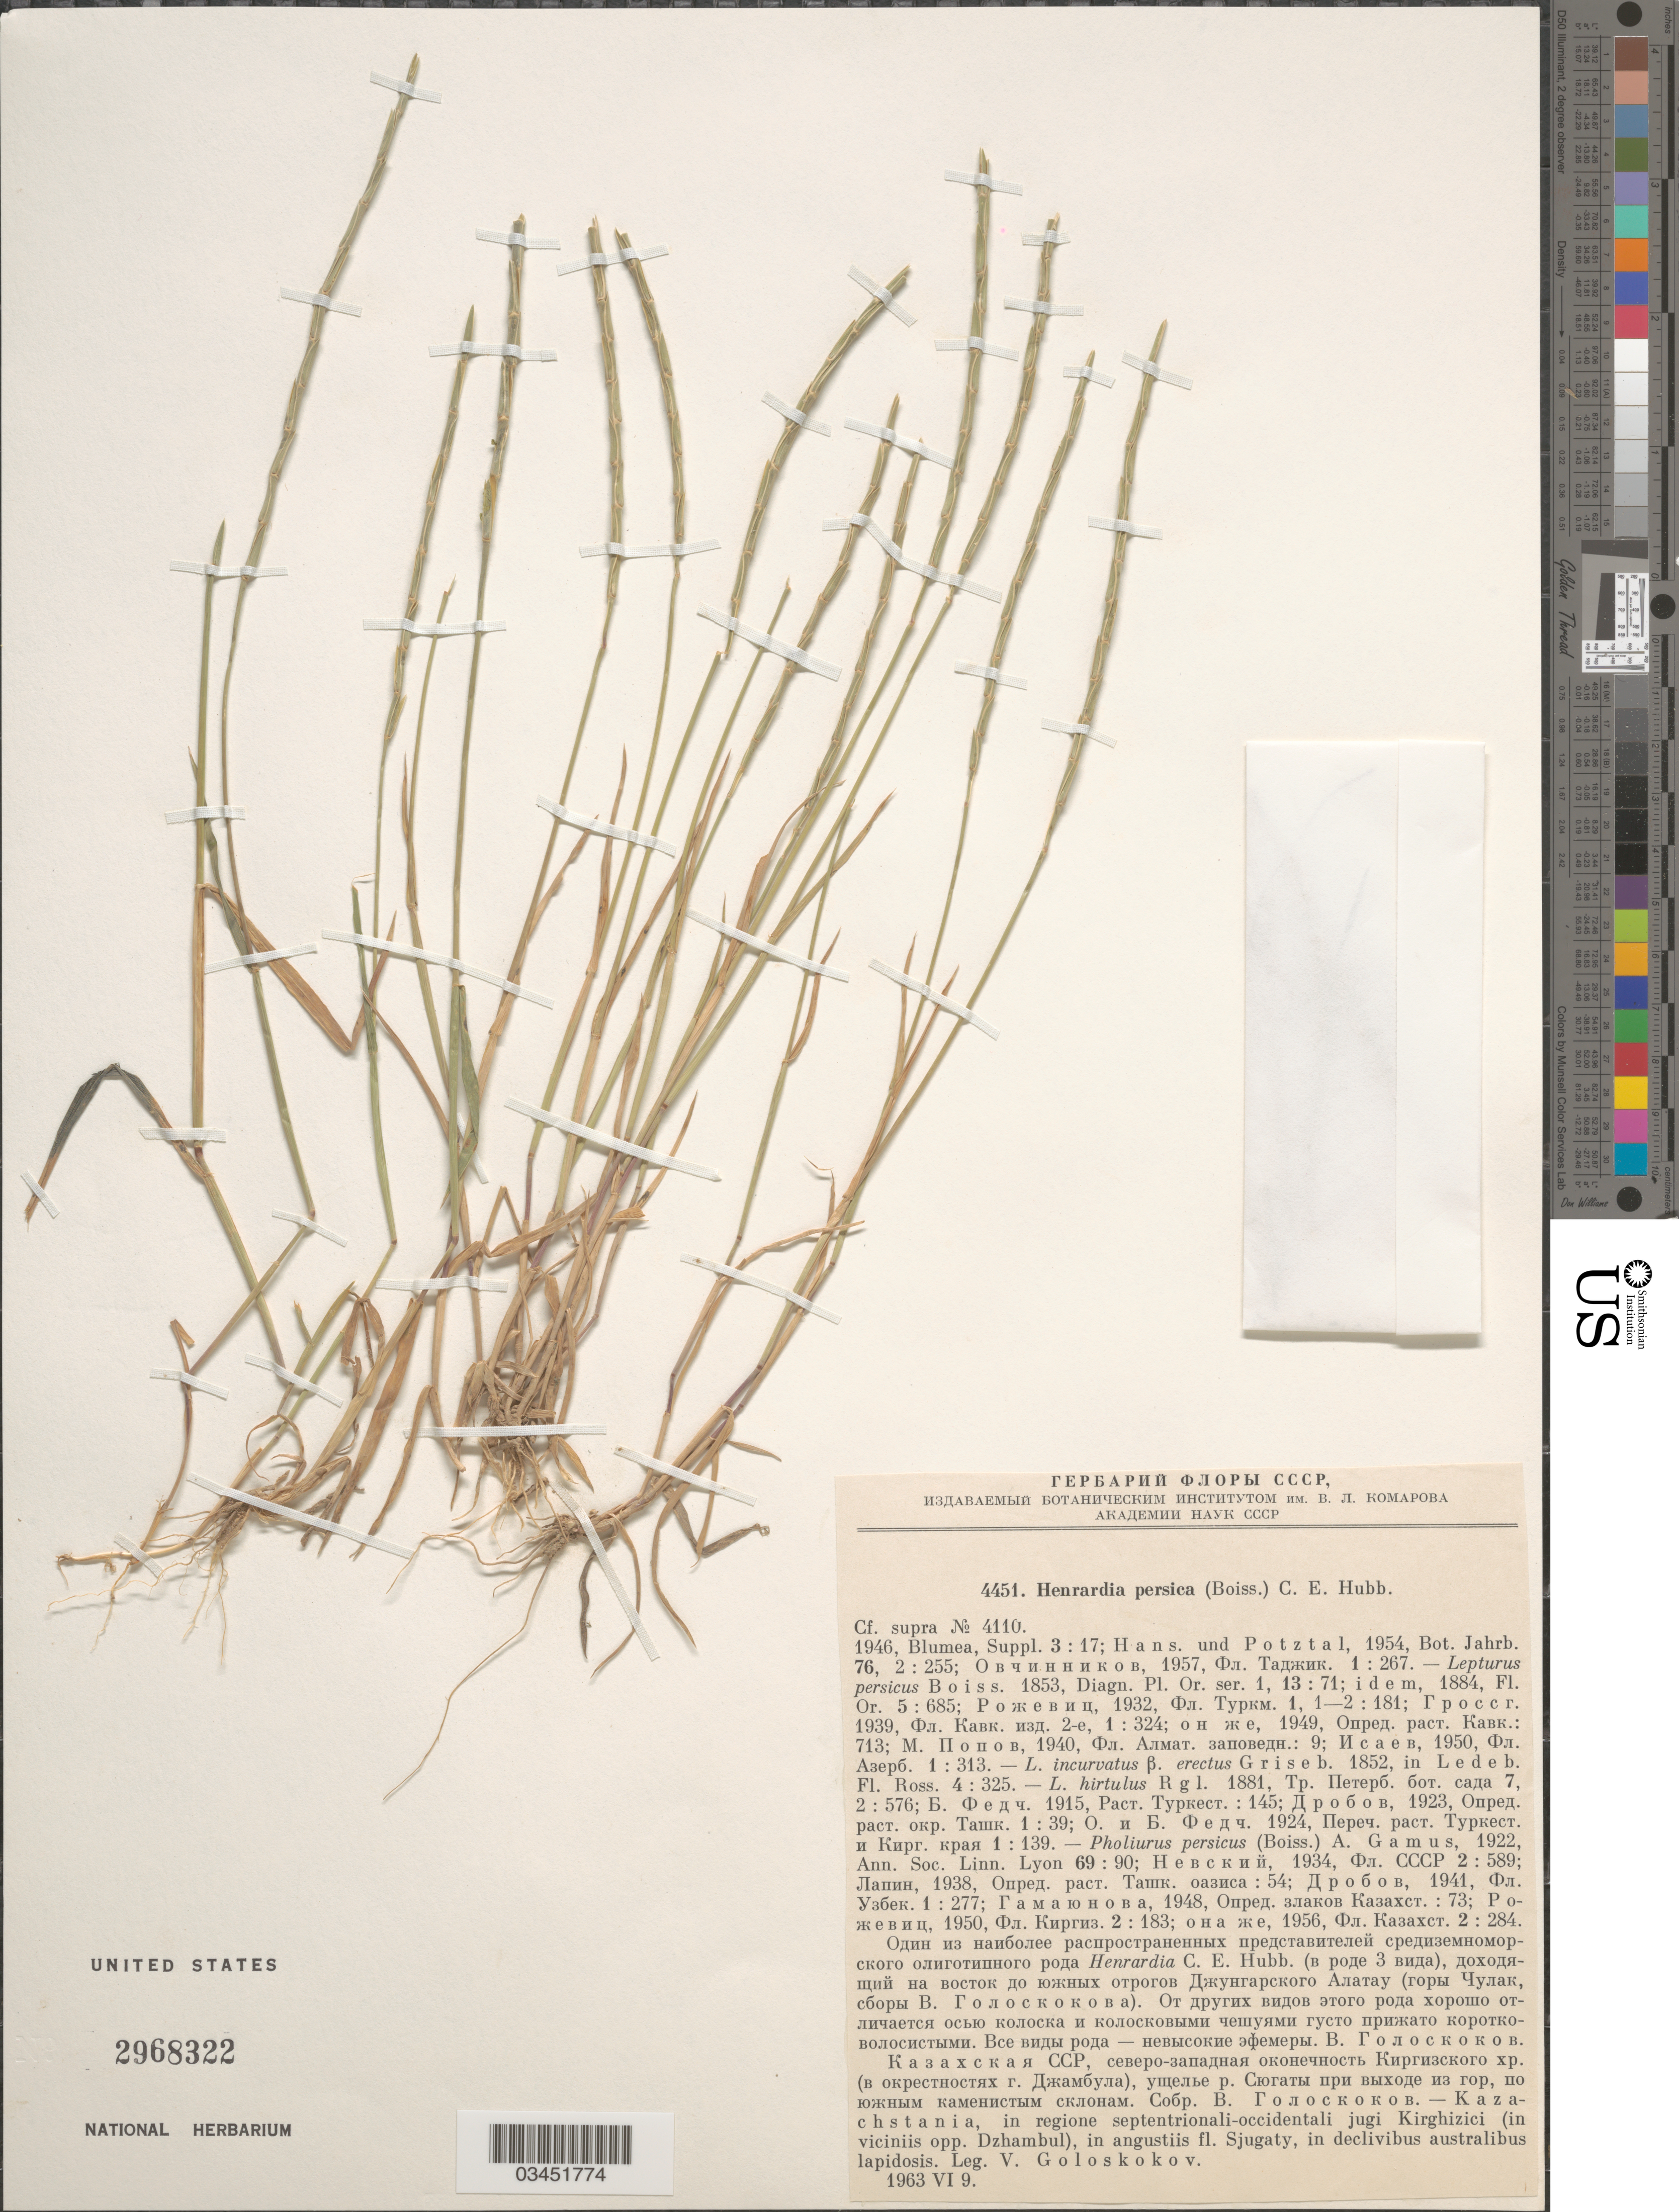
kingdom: Plantae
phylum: Tracheophyta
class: Liliopsida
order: Poales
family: Poaceae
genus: Henrardia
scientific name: Henrardia persica var. persica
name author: (Boiss.) C. E. Hubb.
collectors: V. P. Goloskokov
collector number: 4451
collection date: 1963-06-09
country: Kazakhstan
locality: Kazachstania, in regione septentrionali-occidentali jugi Kirghizici (in viciniis opp. Dzhambul), in angustiis fl. Sjugaty, in declivibus australibus lapidosis.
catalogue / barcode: US 2968322